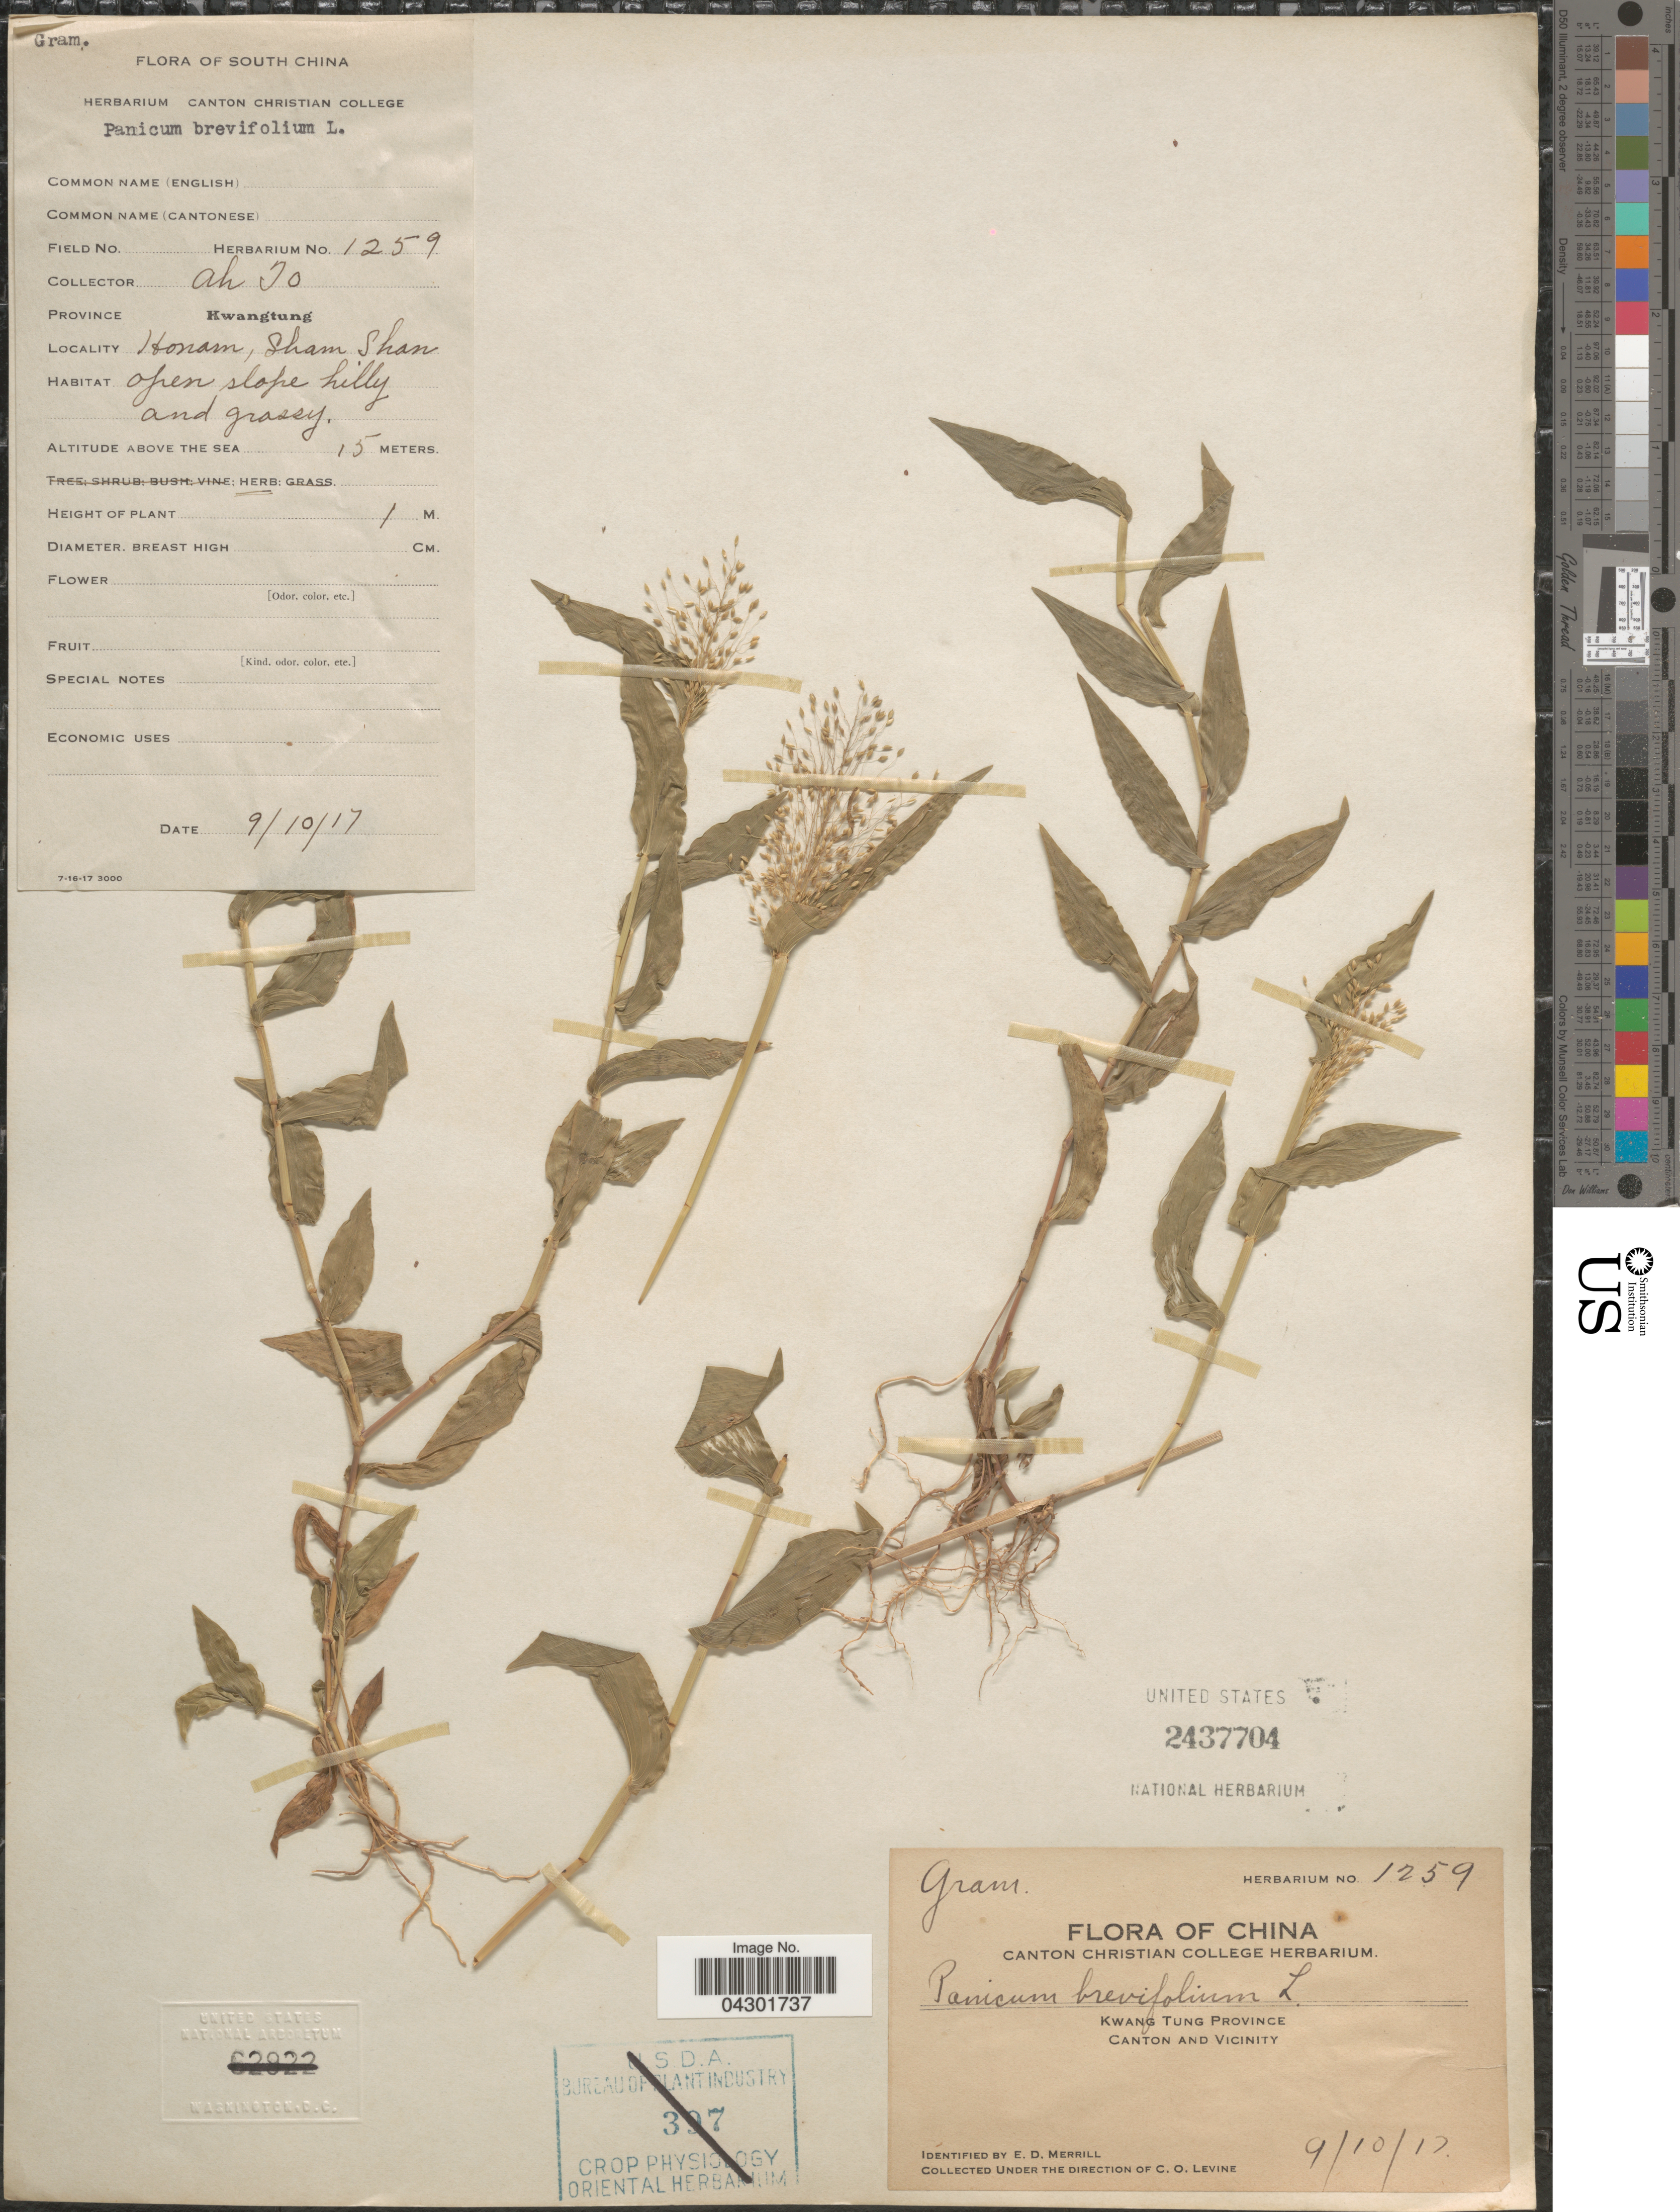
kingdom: Plantae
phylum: Tracheophyta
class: Liliopsida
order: Poales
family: Poaceae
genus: Panicum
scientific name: Panicum brevifolium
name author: L.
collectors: A. Jo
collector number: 1259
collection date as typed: Transcribed d/m/y: 9/10/17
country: China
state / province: Guangdong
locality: South China. Province Kwangtung. Honam, Sham Shan. Open slope hilly and grassy.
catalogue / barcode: US 2437704